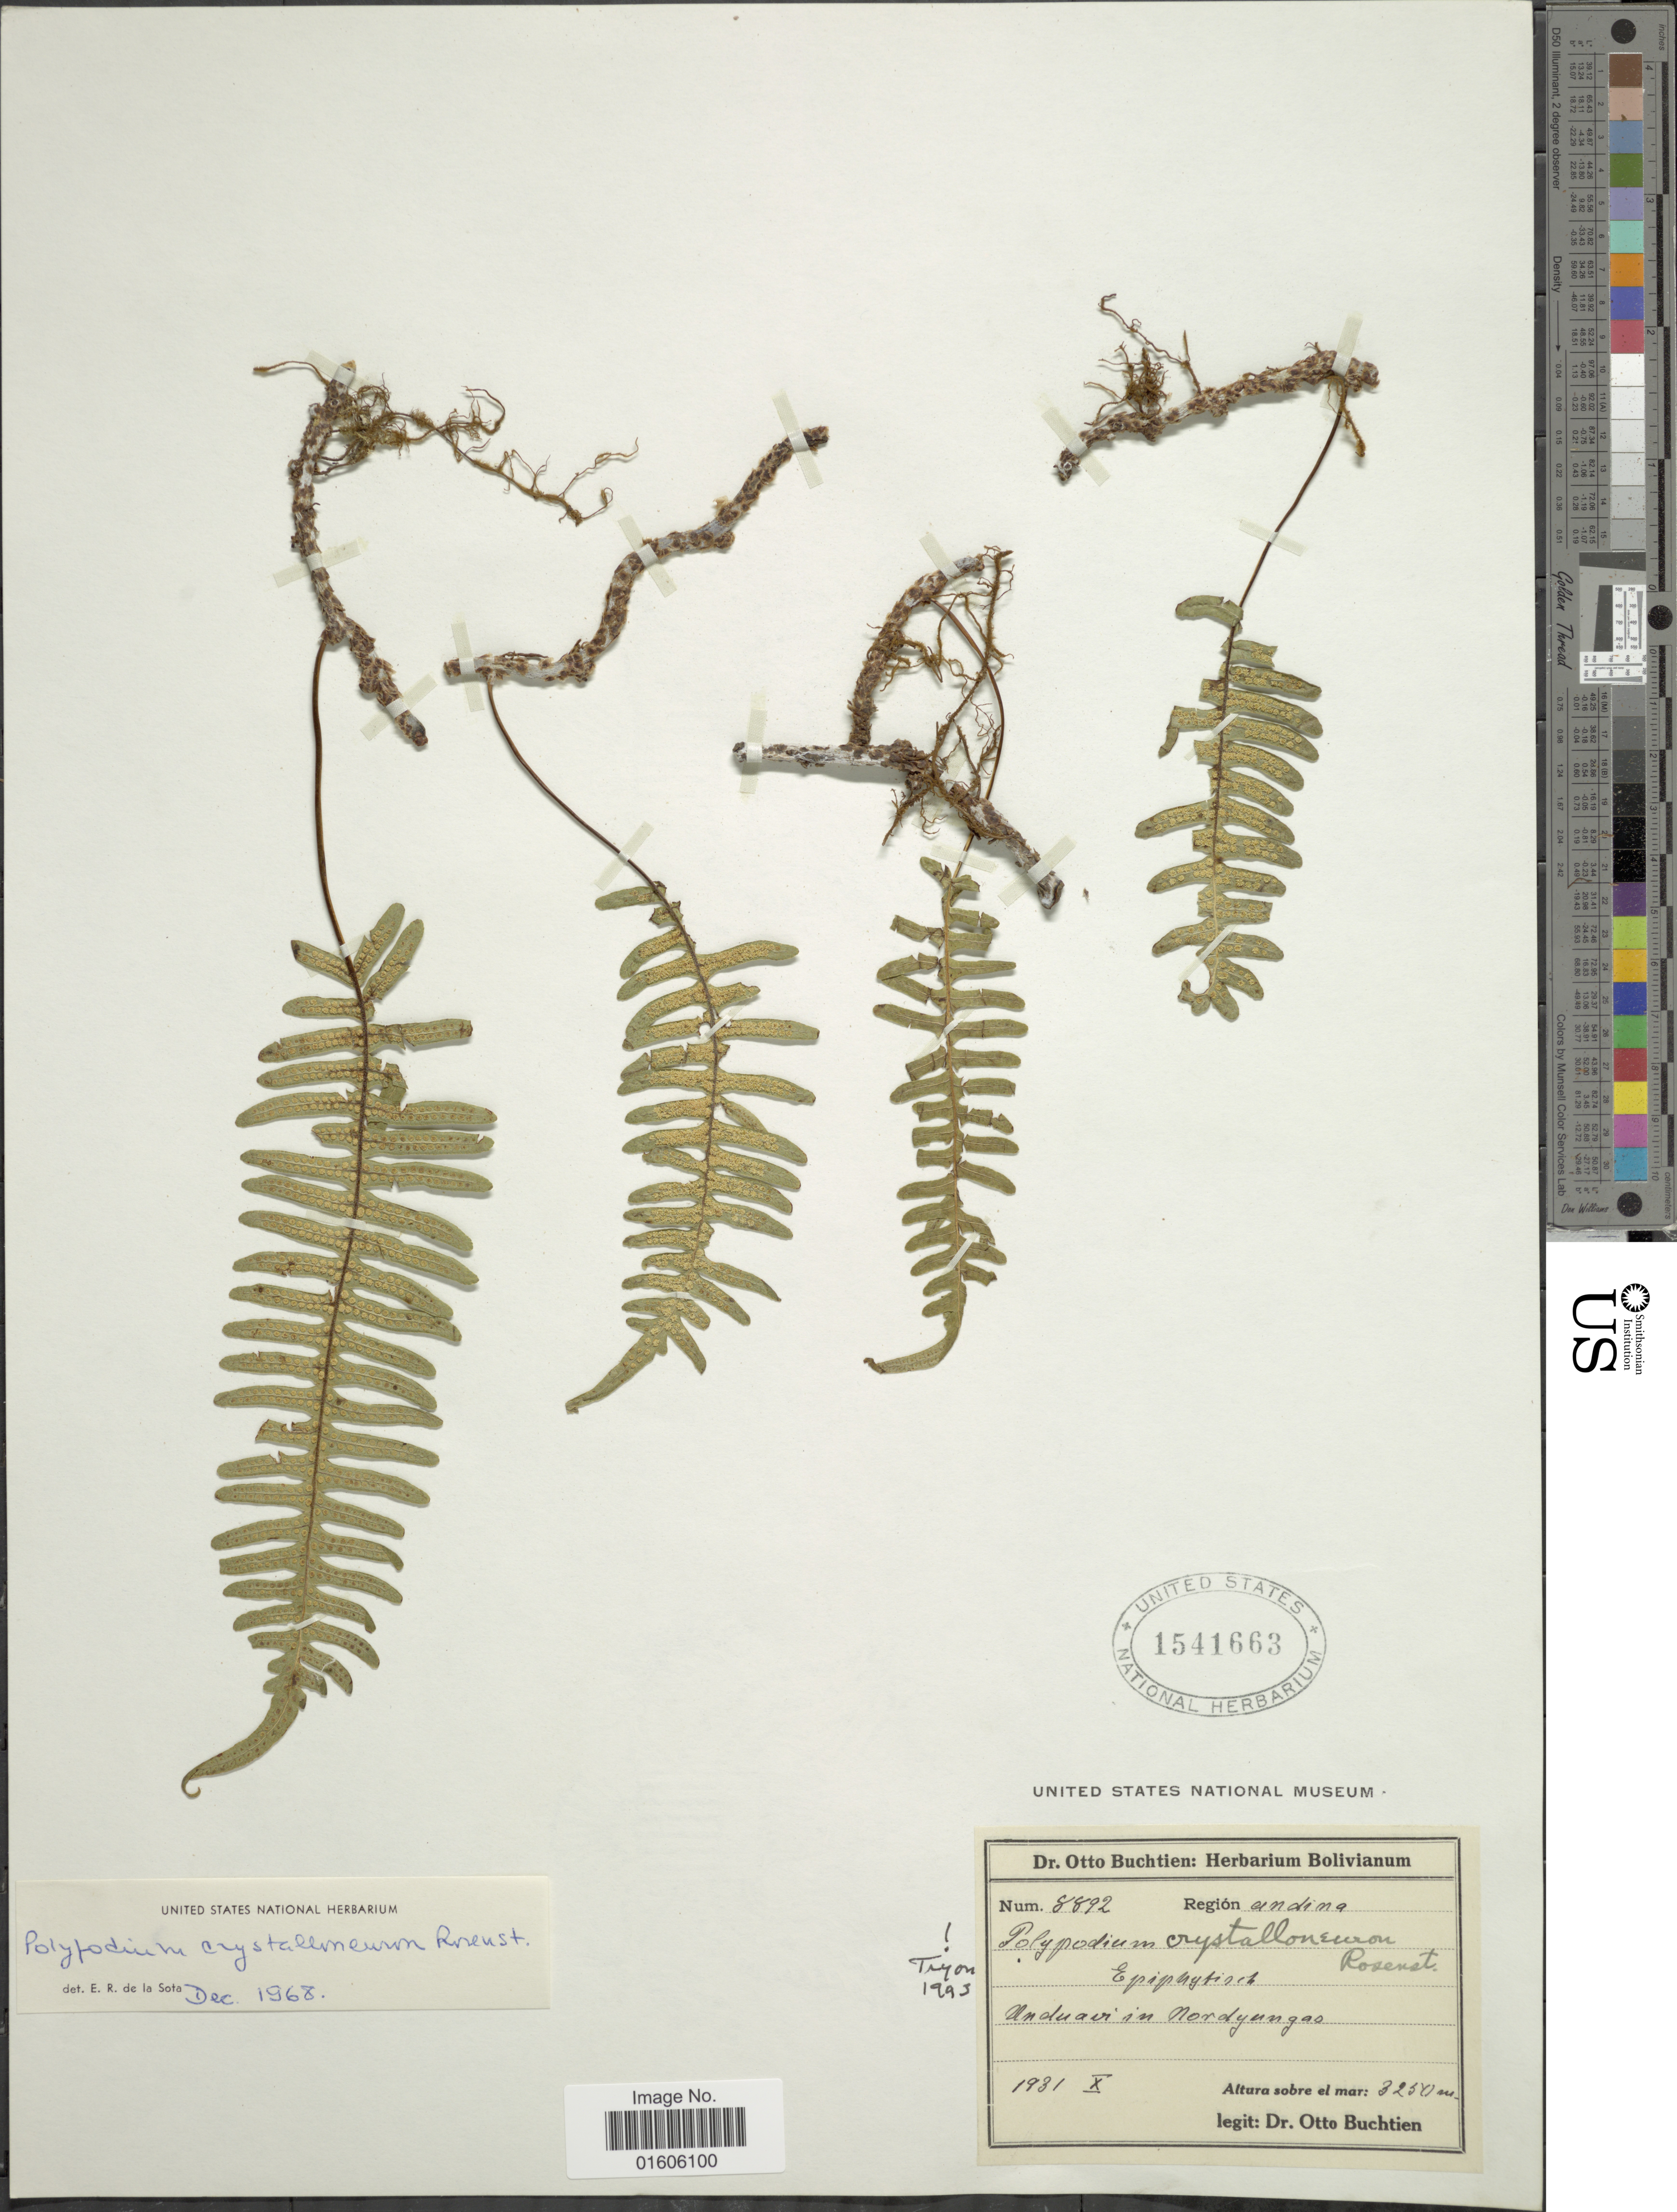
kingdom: Plantae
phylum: Tracheophyta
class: Polypodiopsida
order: Polypodiales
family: Polypodiaceae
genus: Serpocaulon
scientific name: Serpocaulon crystalloneuron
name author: (Rosenst.) A.R. Sm.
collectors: O. Buchtien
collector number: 8892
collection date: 1931-10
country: Bolivia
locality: Región andina. Anduavi in Nordyungas.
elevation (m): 3250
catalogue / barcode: US 1541663